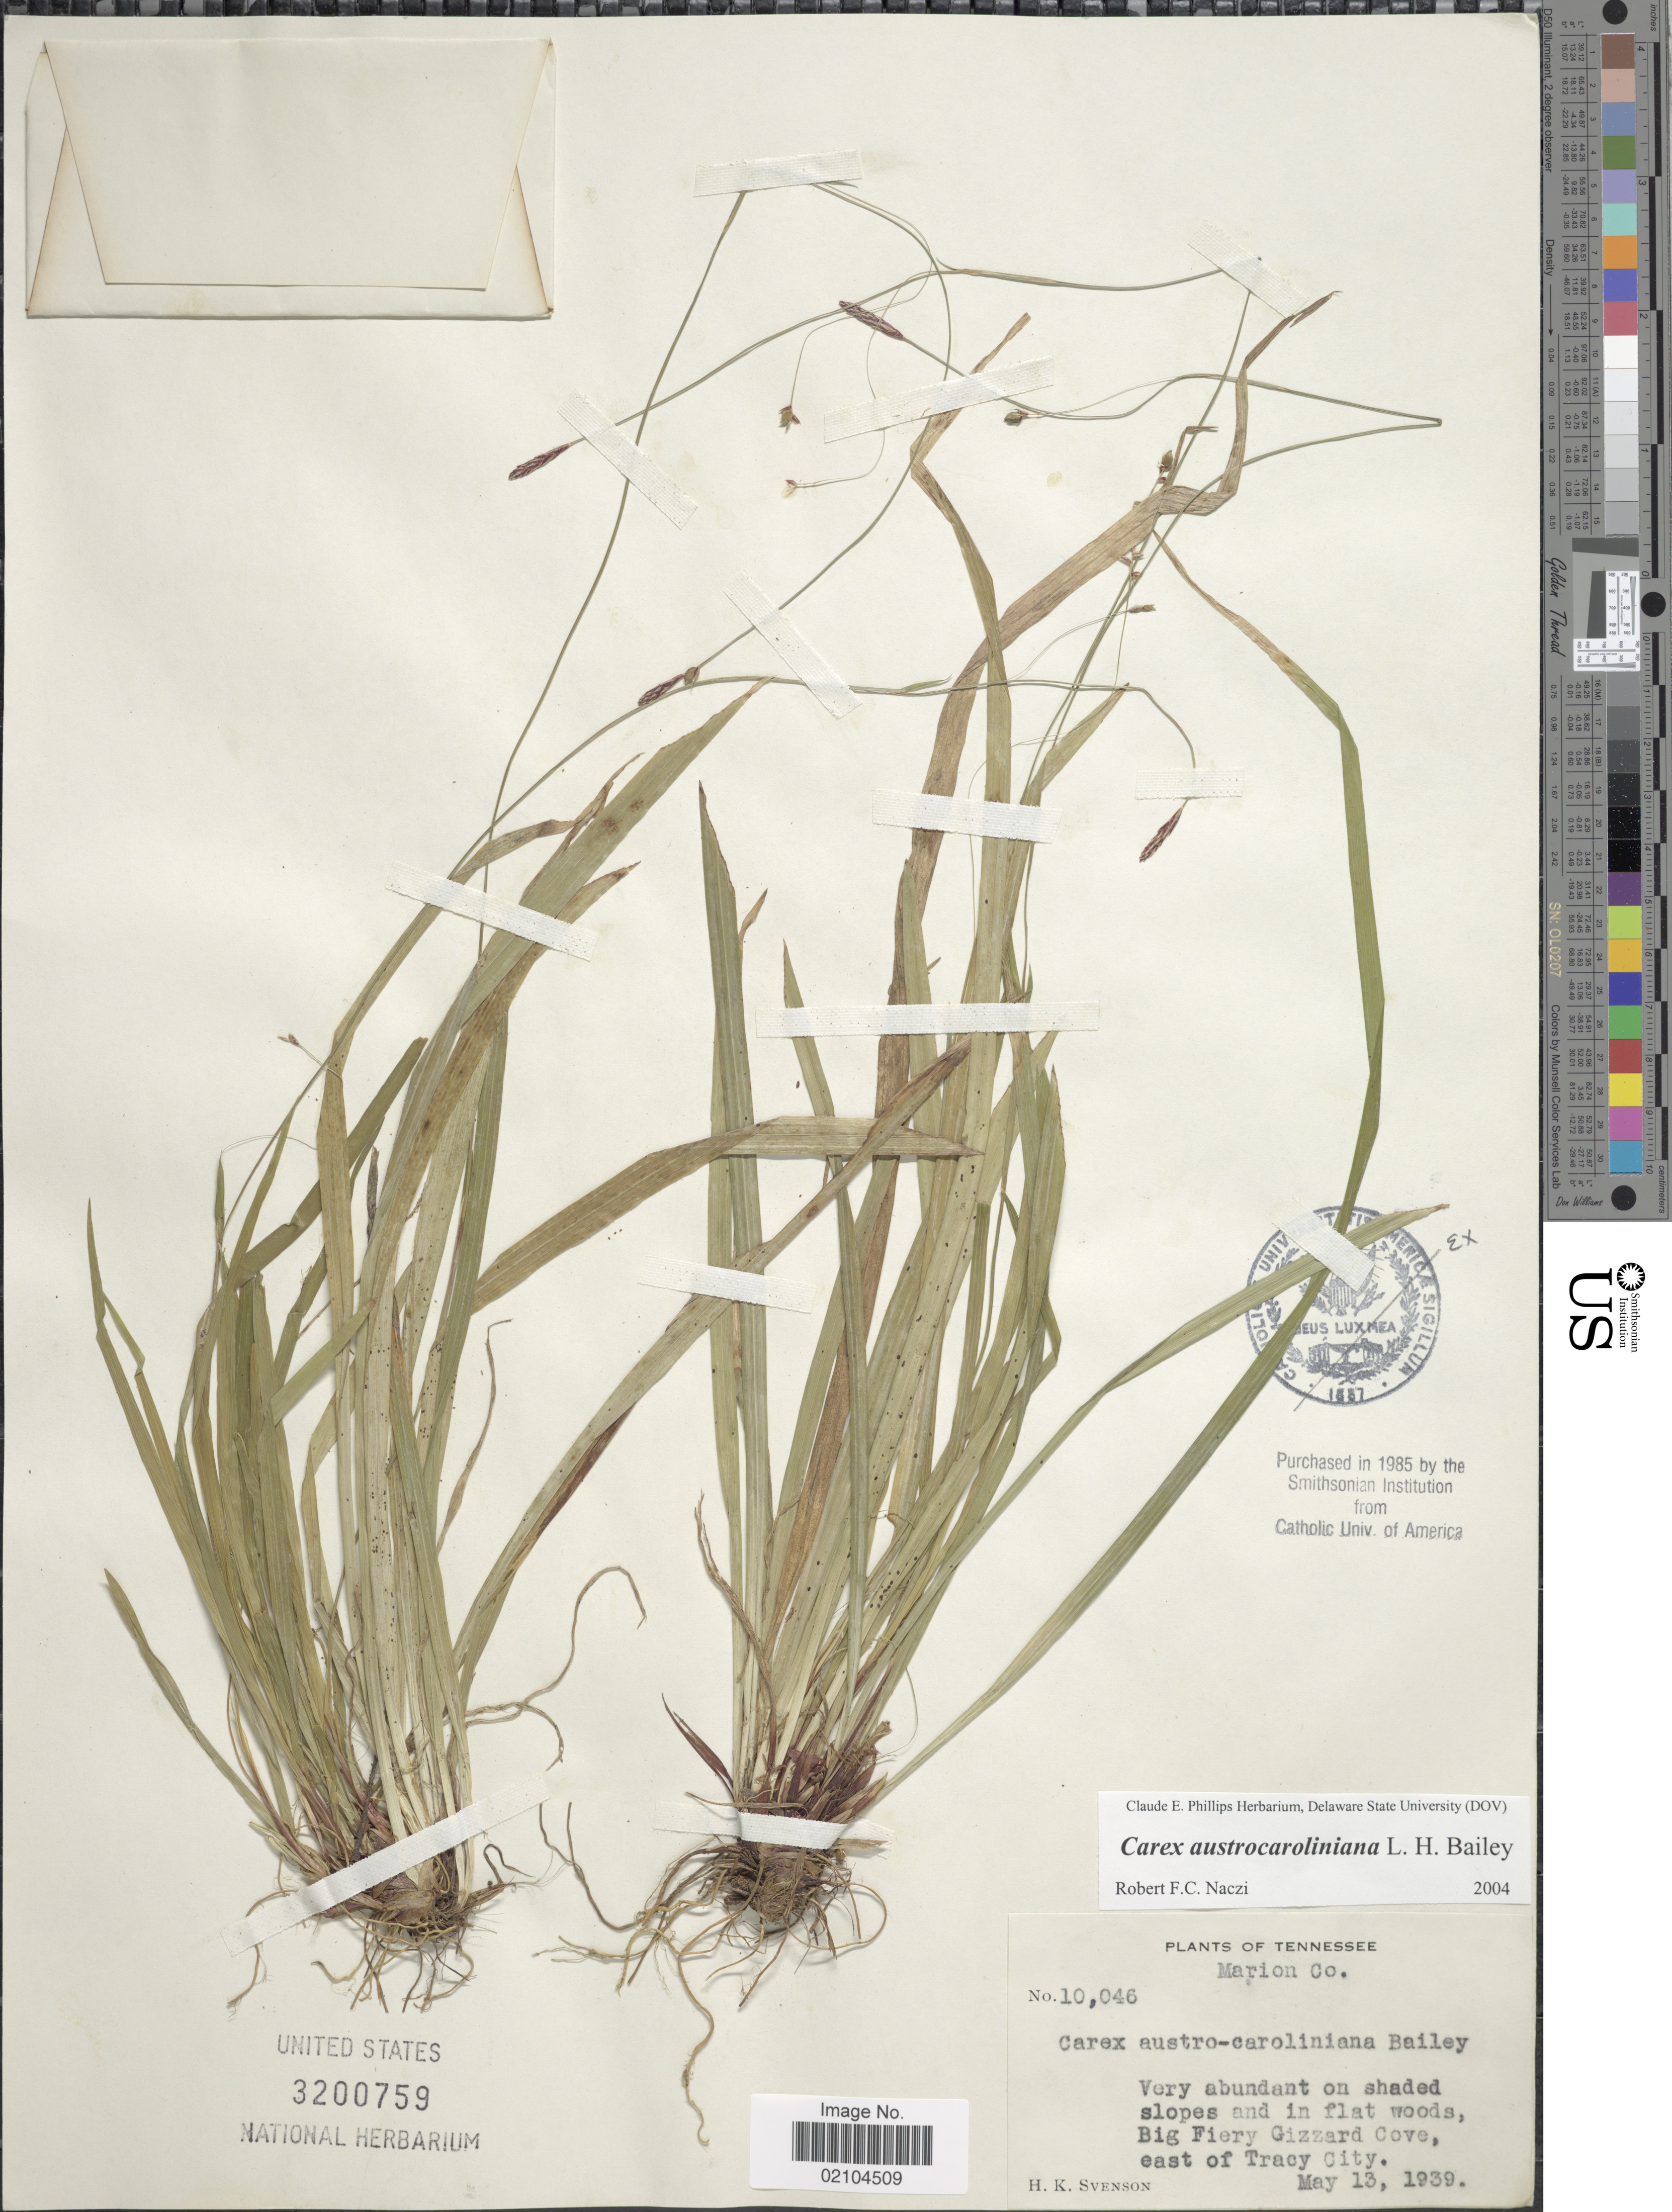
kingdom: Plantae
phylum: Tracheophyta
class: Liliopsida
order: Poales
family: Cyperaceae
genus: Carex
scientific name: Carex austrocaroliniana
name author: L.H. Bailey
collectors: H. K. Svenson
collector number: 10046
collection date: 1939-05-13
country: United States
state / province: Tennessee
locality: Marion Co., very abundant on shaded slopes and in flat woods, Big Fiery Gizzard Cove, east of Tracy City.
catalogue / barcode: US 3200759